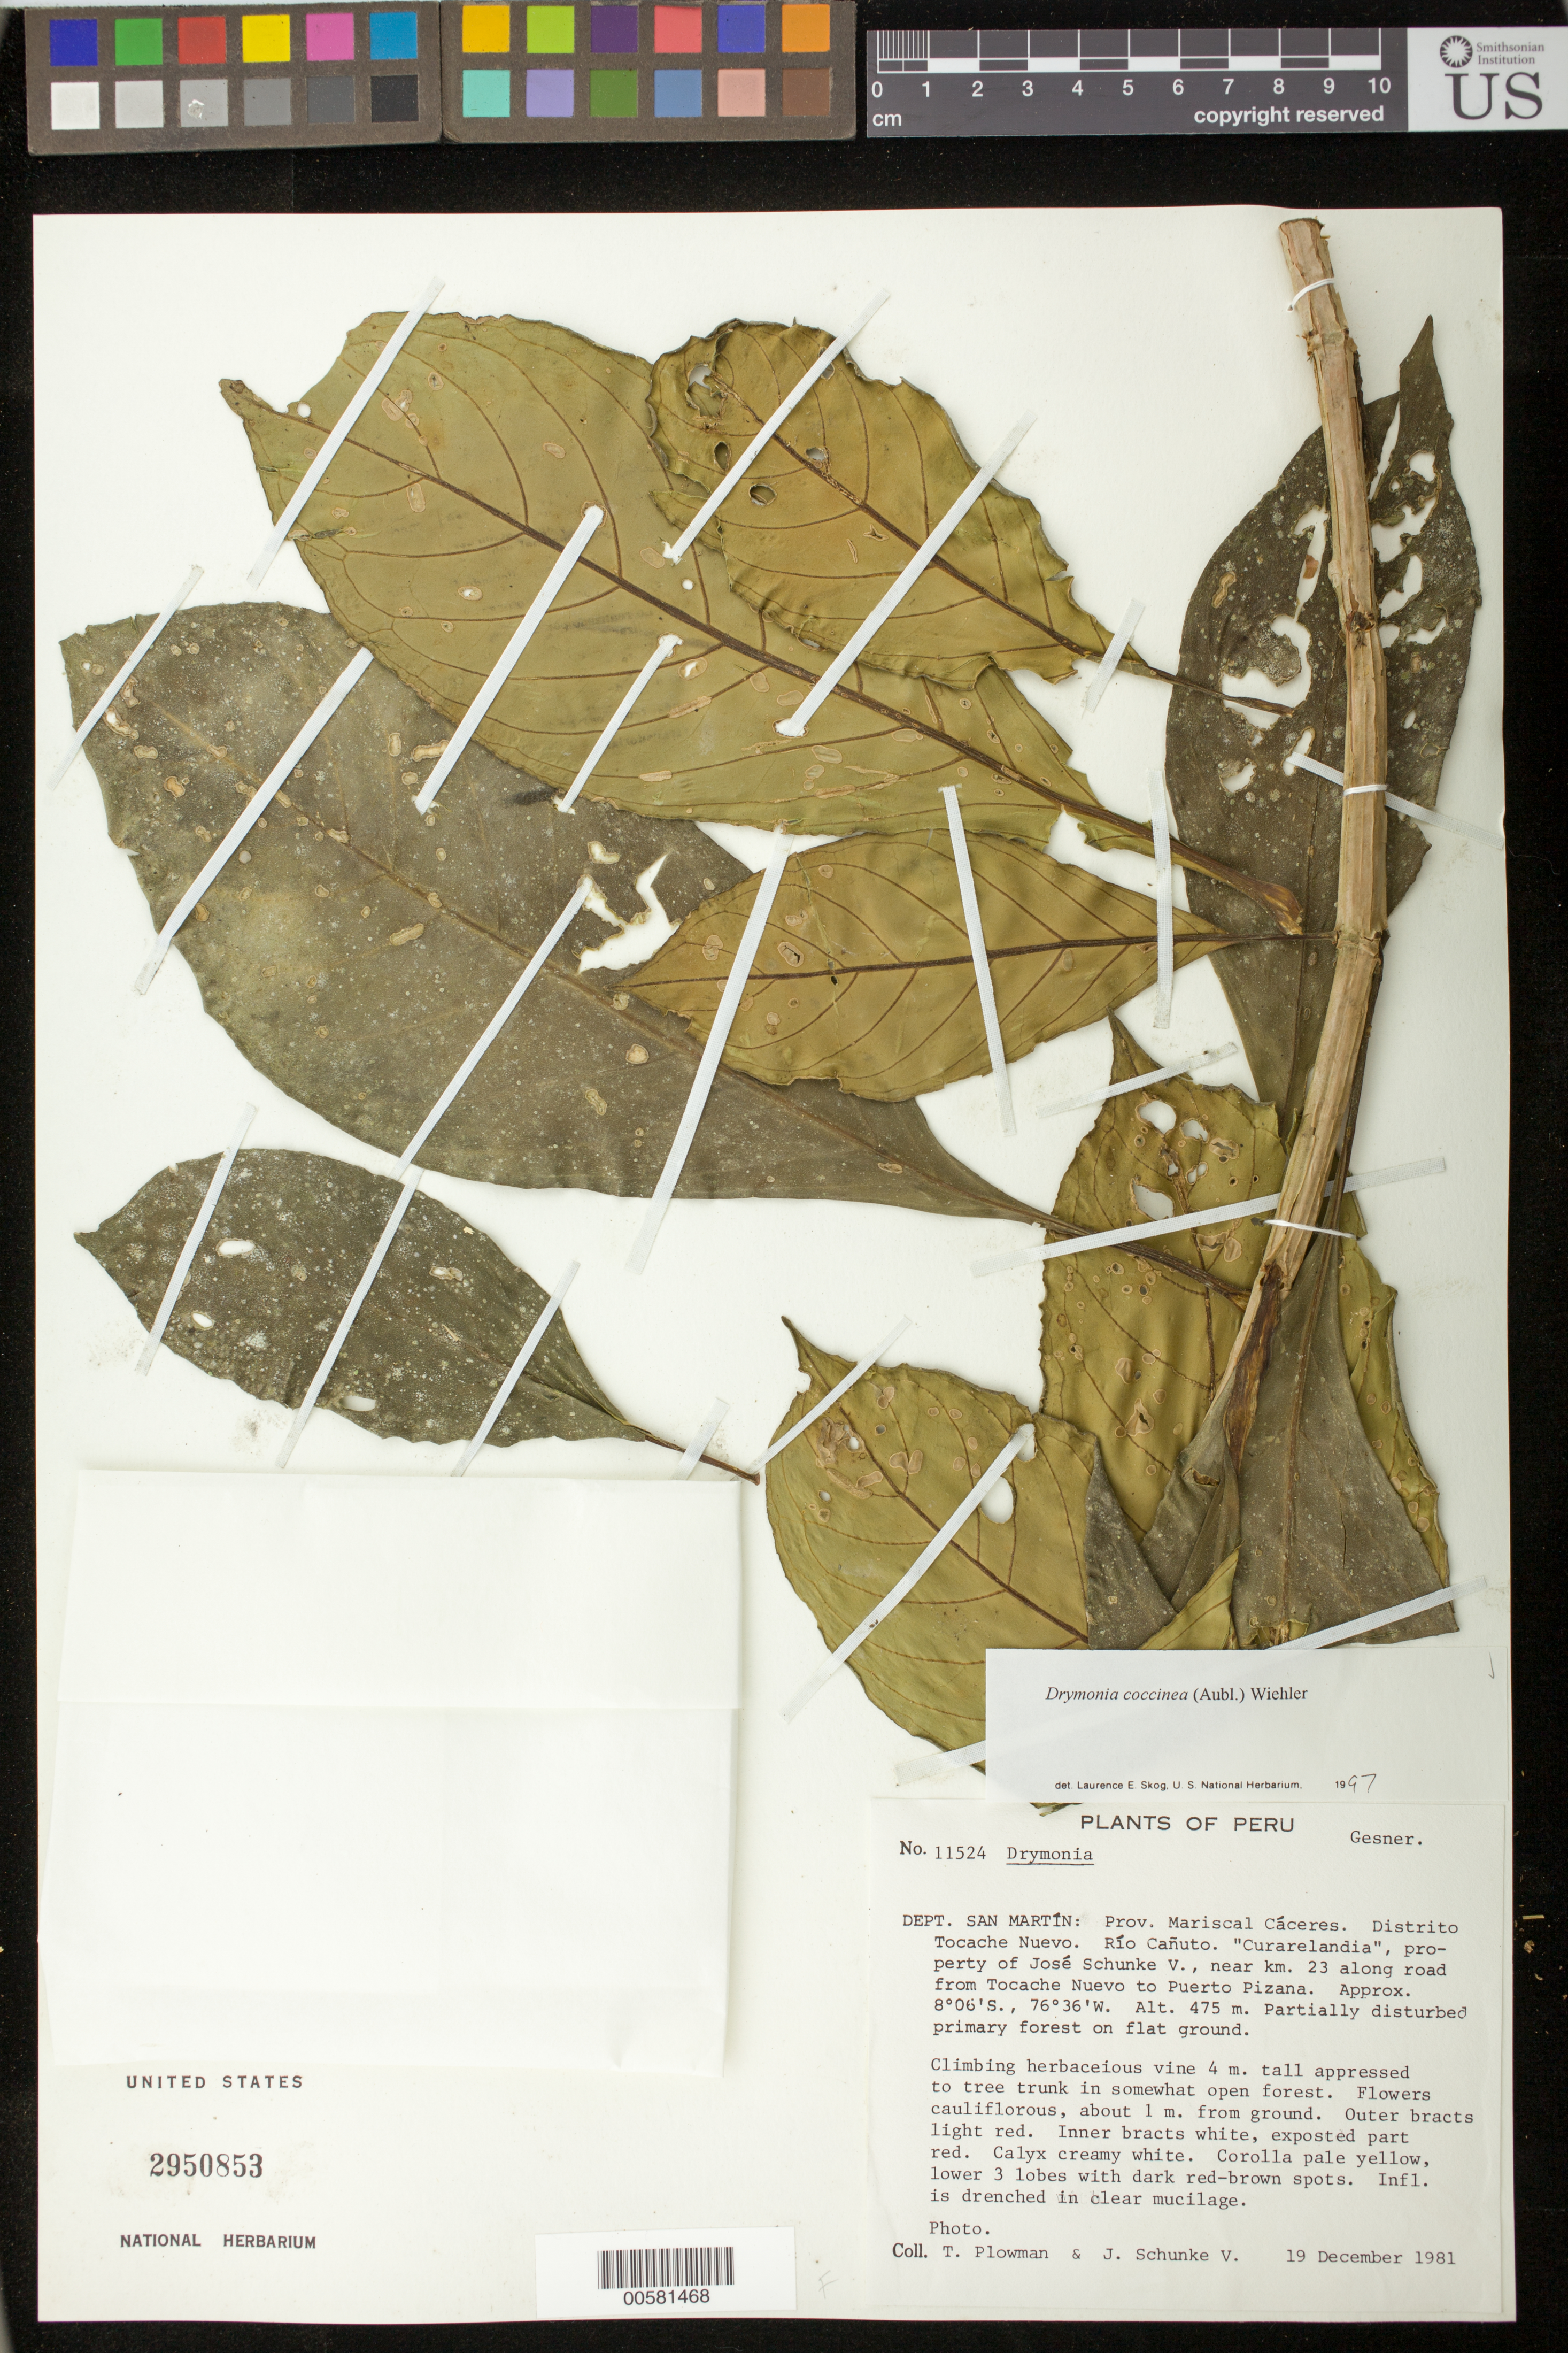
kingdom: Plantae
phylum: Tracheophyta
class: Magnoliopsida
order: Lamiales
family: Gesneriaceae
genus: Drymonia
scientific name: Drymonia coccinea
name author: (Aubl.) Wiehler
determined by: Skog, Laurence E.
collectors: T. Plowman & J. Schunke Vigo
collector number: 11524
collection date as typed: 19 Dec 1981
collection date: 1981-12-19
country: Peru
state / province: San Martín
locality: Prov. Mariscal Cáceres, Dtto. Tocache Nuevo; Río Cañuto, "Curarelandia", property of J. Schunke V., near km 23 along road from Tocache Nuevo to Puerto Pizana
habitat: Partially disturbed primary forest on flat ground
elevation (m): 475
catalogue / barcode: US 2950853